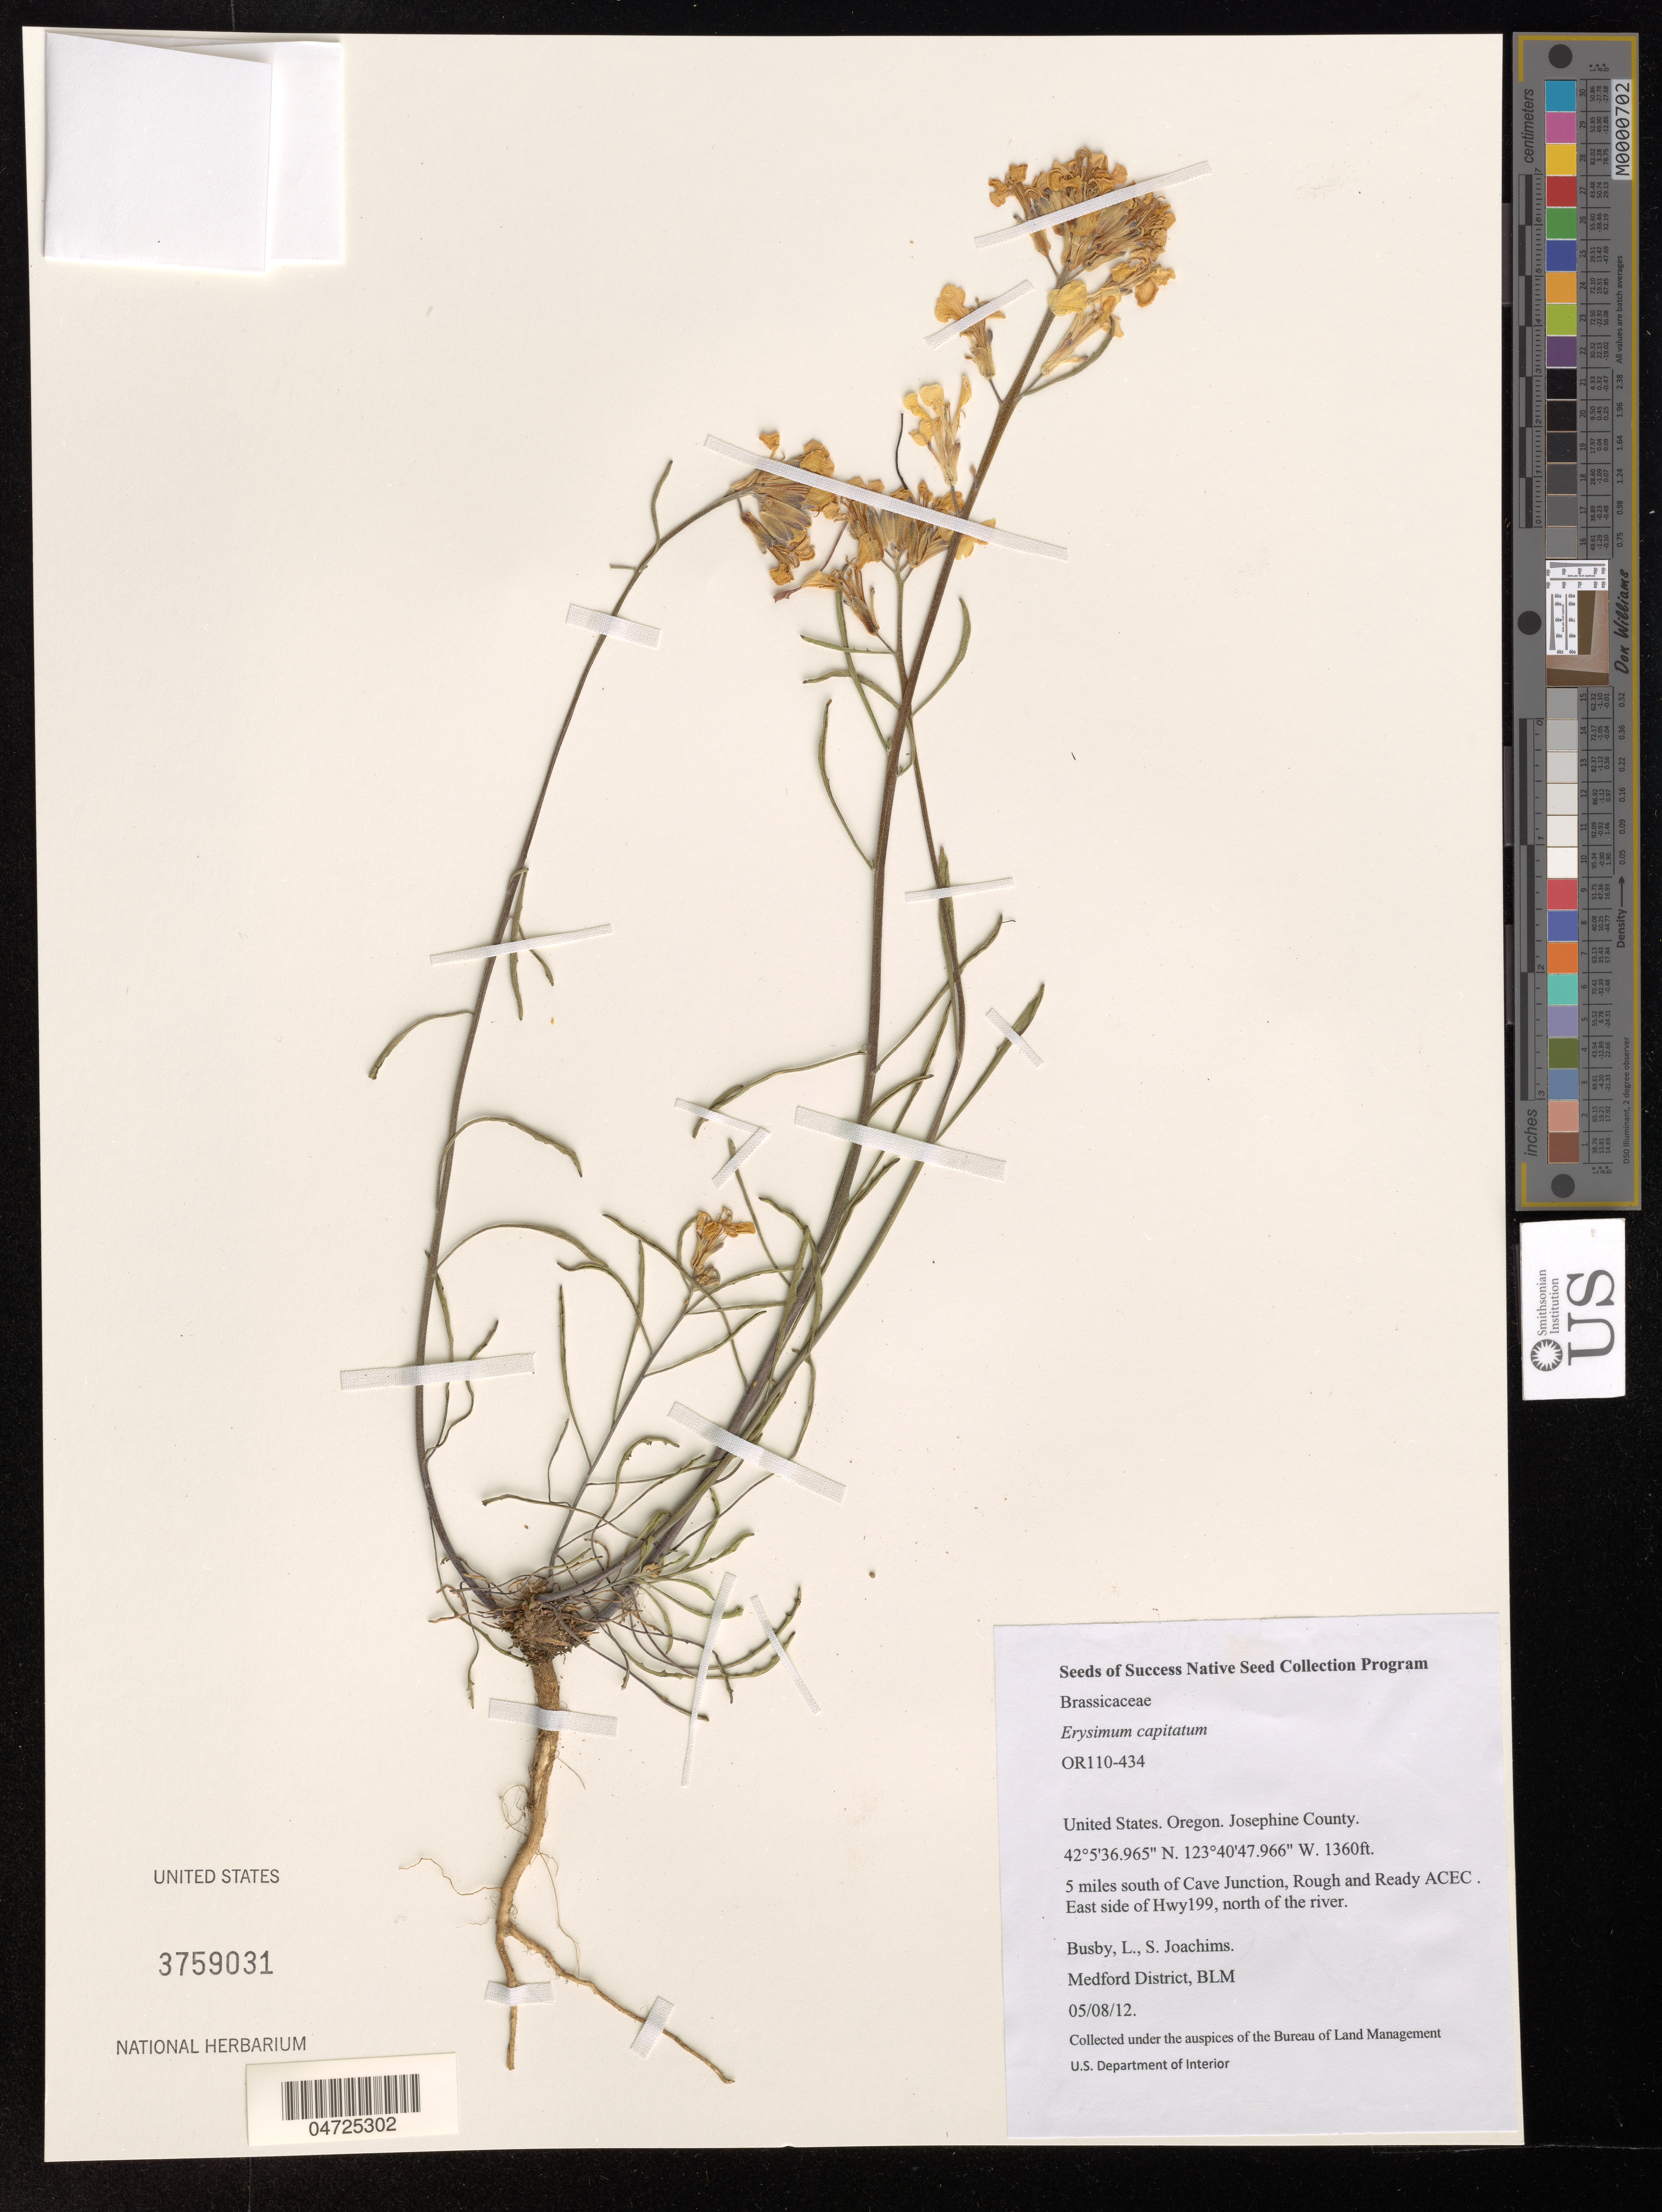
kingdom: Plantae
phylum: Tracheophyta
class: Magnoliopsida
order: Brassicales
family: Brassicaceae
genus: Erysimum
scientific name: Erysimum capitatum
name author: (Douglas ex Hook.) Greene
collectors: L. Busby & S. Joachims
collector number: OR110-434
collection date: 2012-05-08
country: United States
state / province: Oregon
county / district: Josephine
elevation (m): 415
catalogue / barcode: US 3759031